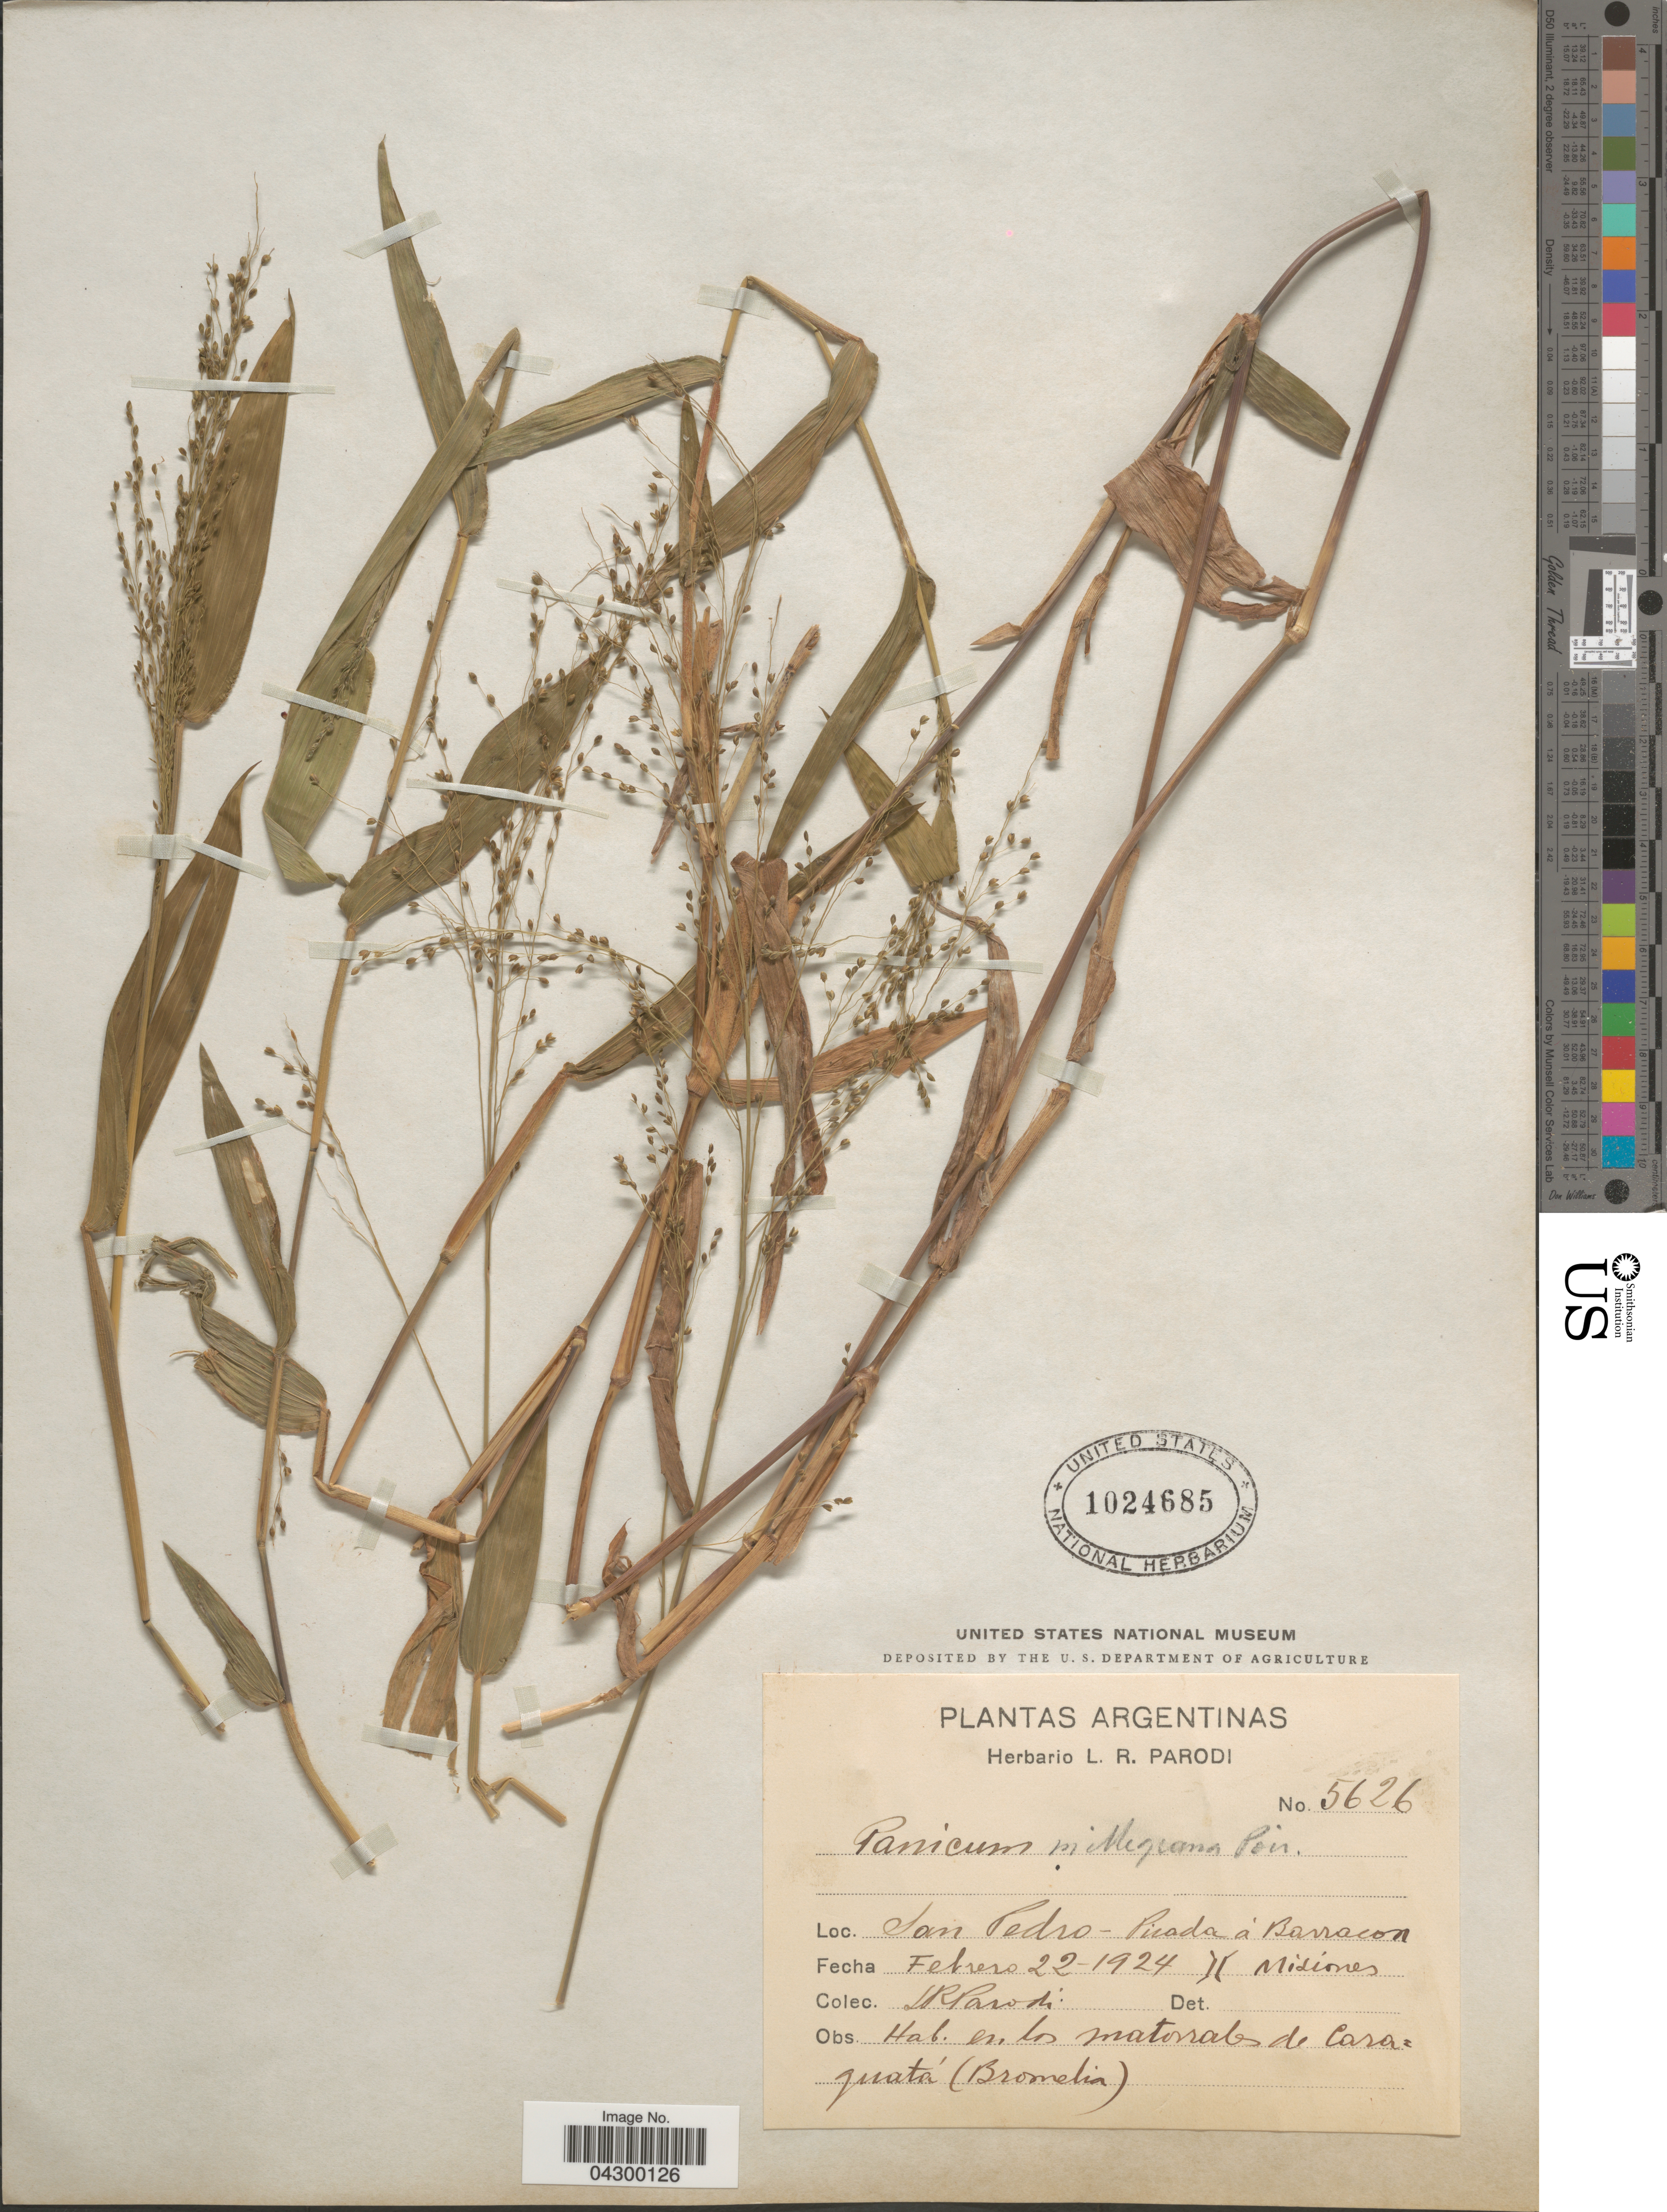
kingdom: Plantae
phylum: Tracheophyta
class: Liliopsida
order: Poales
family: Poaceae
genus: Panicum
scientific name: Panicum millegrana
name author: Poir.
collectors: L. R. Parodi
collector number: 5626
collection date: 1924-02-22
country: Argentina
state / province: Misiones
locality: San Pedro - Picada á Barracon. En los matorrales de Caraguatá (Bromelia).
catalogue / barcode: US 1024685